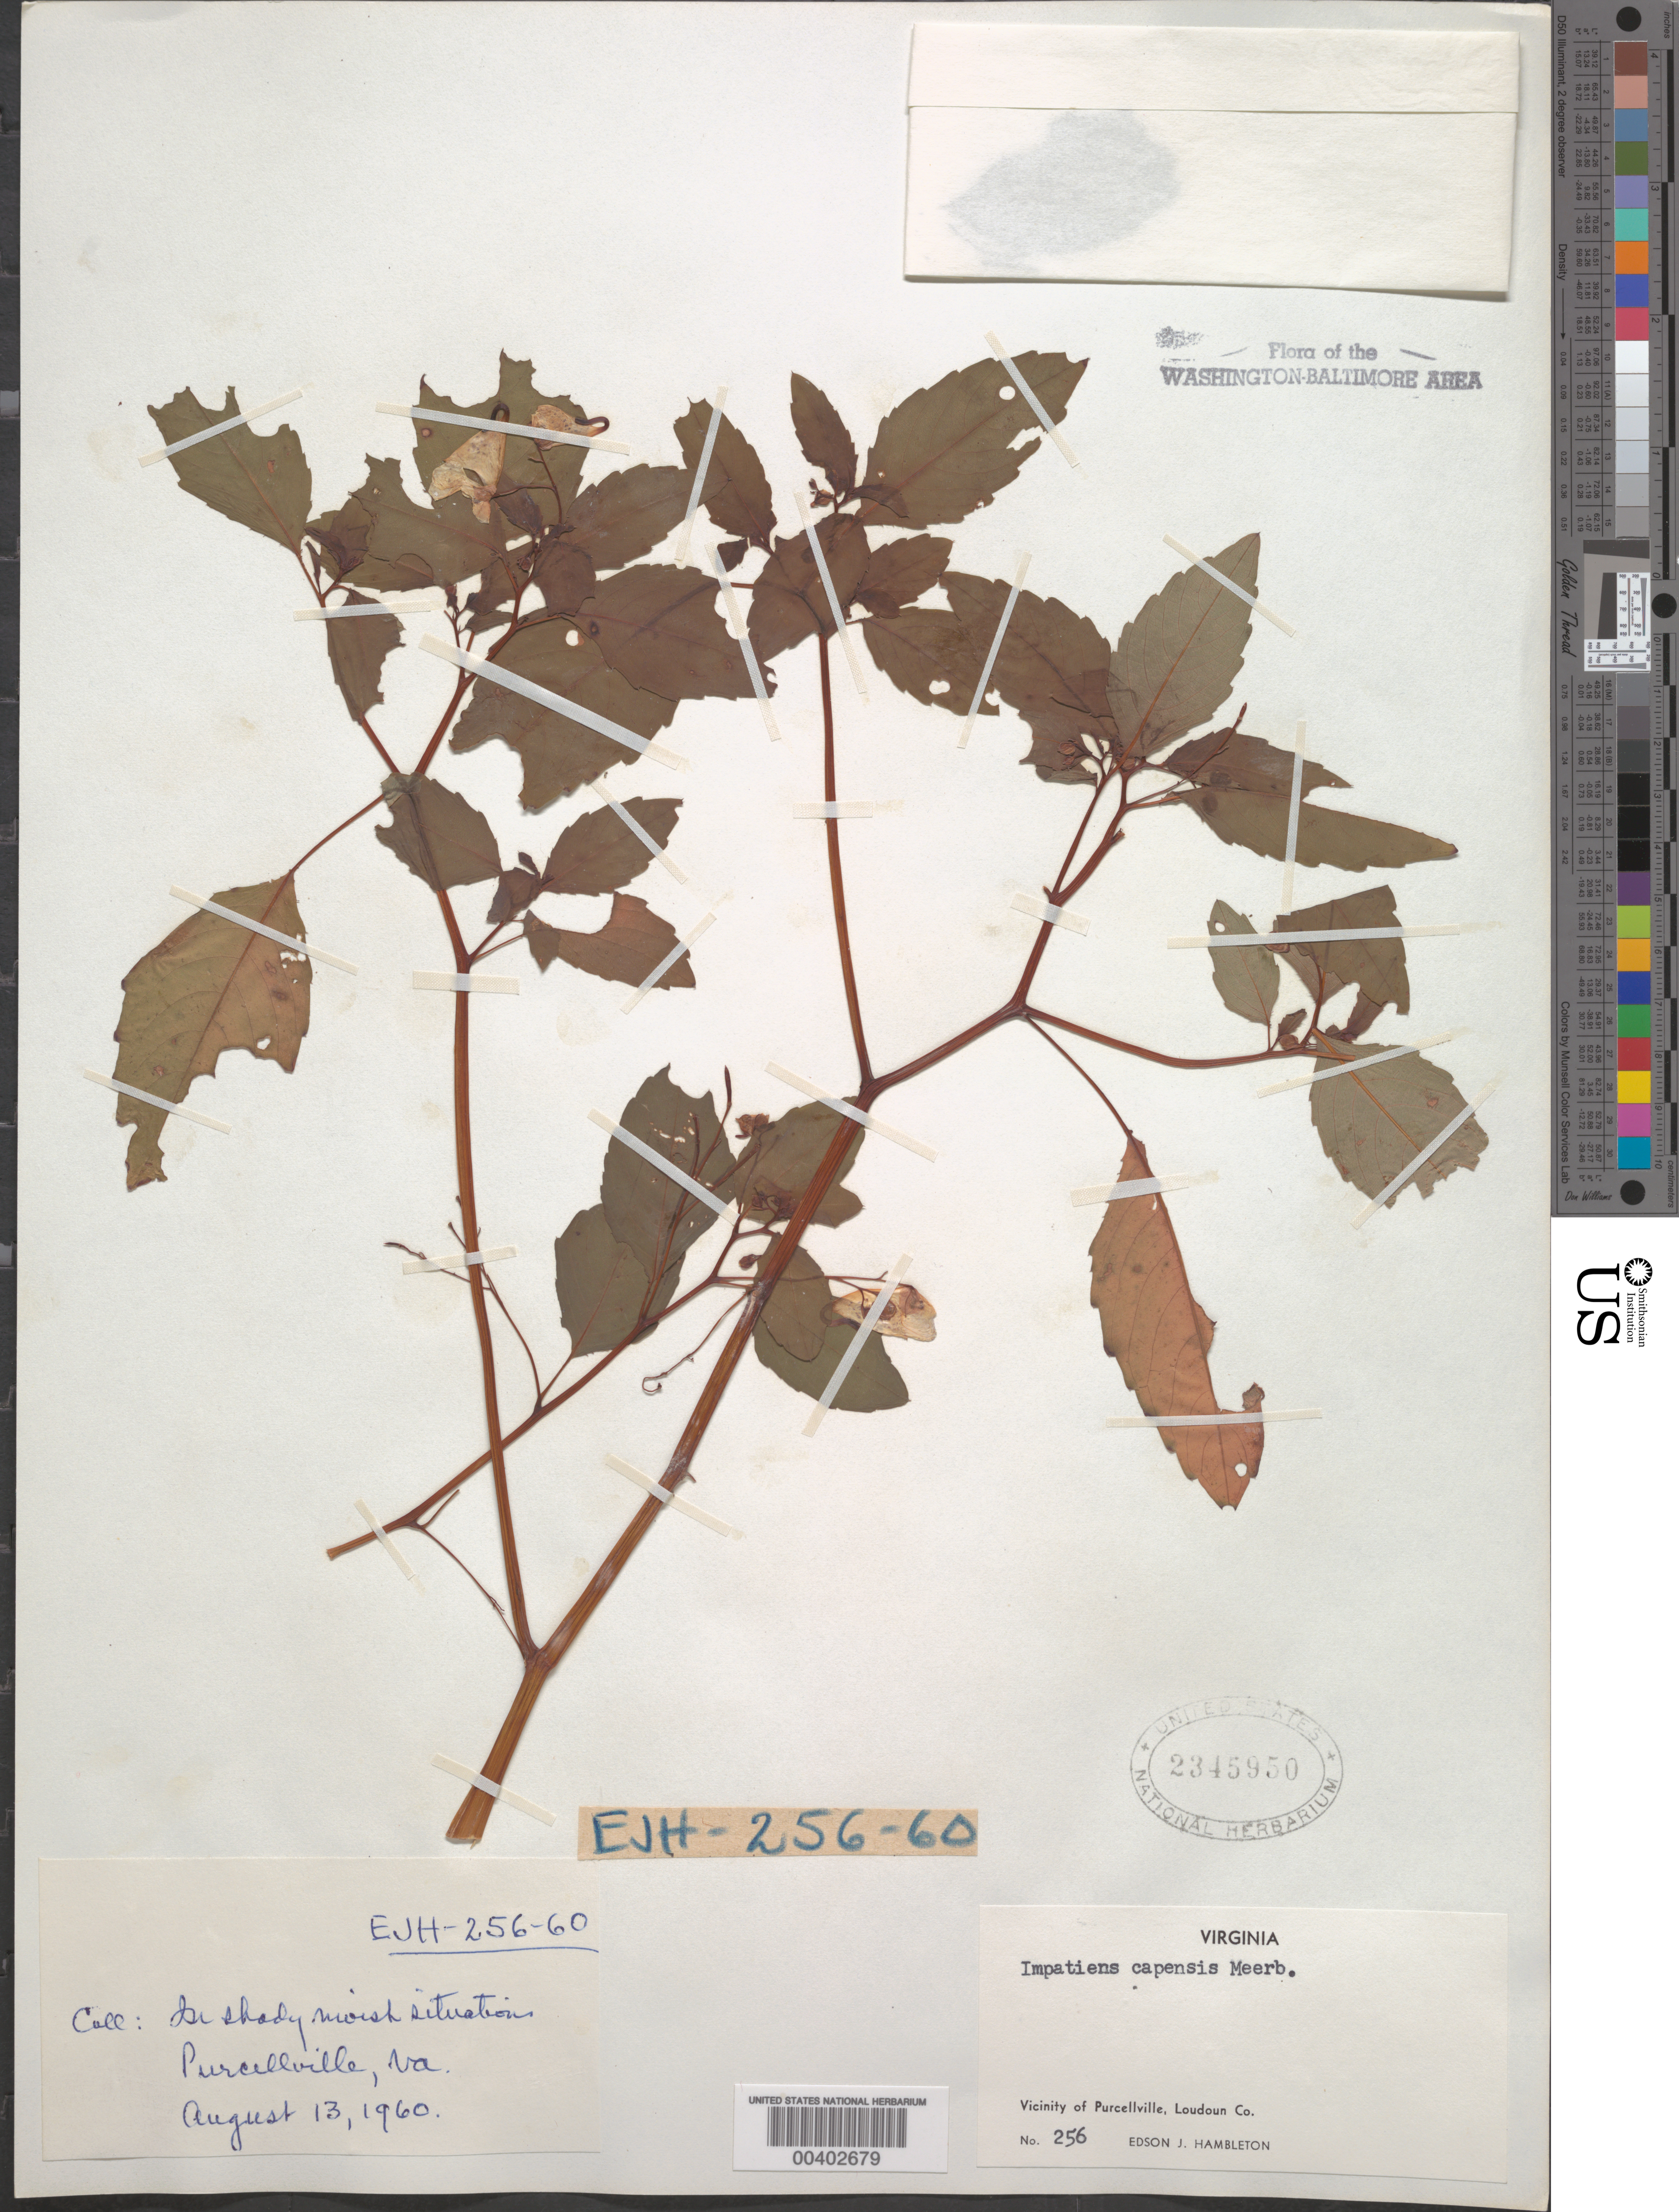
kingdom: Plantae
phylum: Tracheophyta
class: Magnoliopsida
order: Ericales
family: Balsaminaceae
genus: Impatiens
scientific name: Impatiens capensis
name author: Meerb.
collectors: E. Hambleton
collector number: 256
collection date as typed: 13 Aug 1960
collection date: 1960-08-13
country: United States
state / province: Virginia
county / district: Loudoun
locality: Purcellville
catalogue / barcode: US 2345950